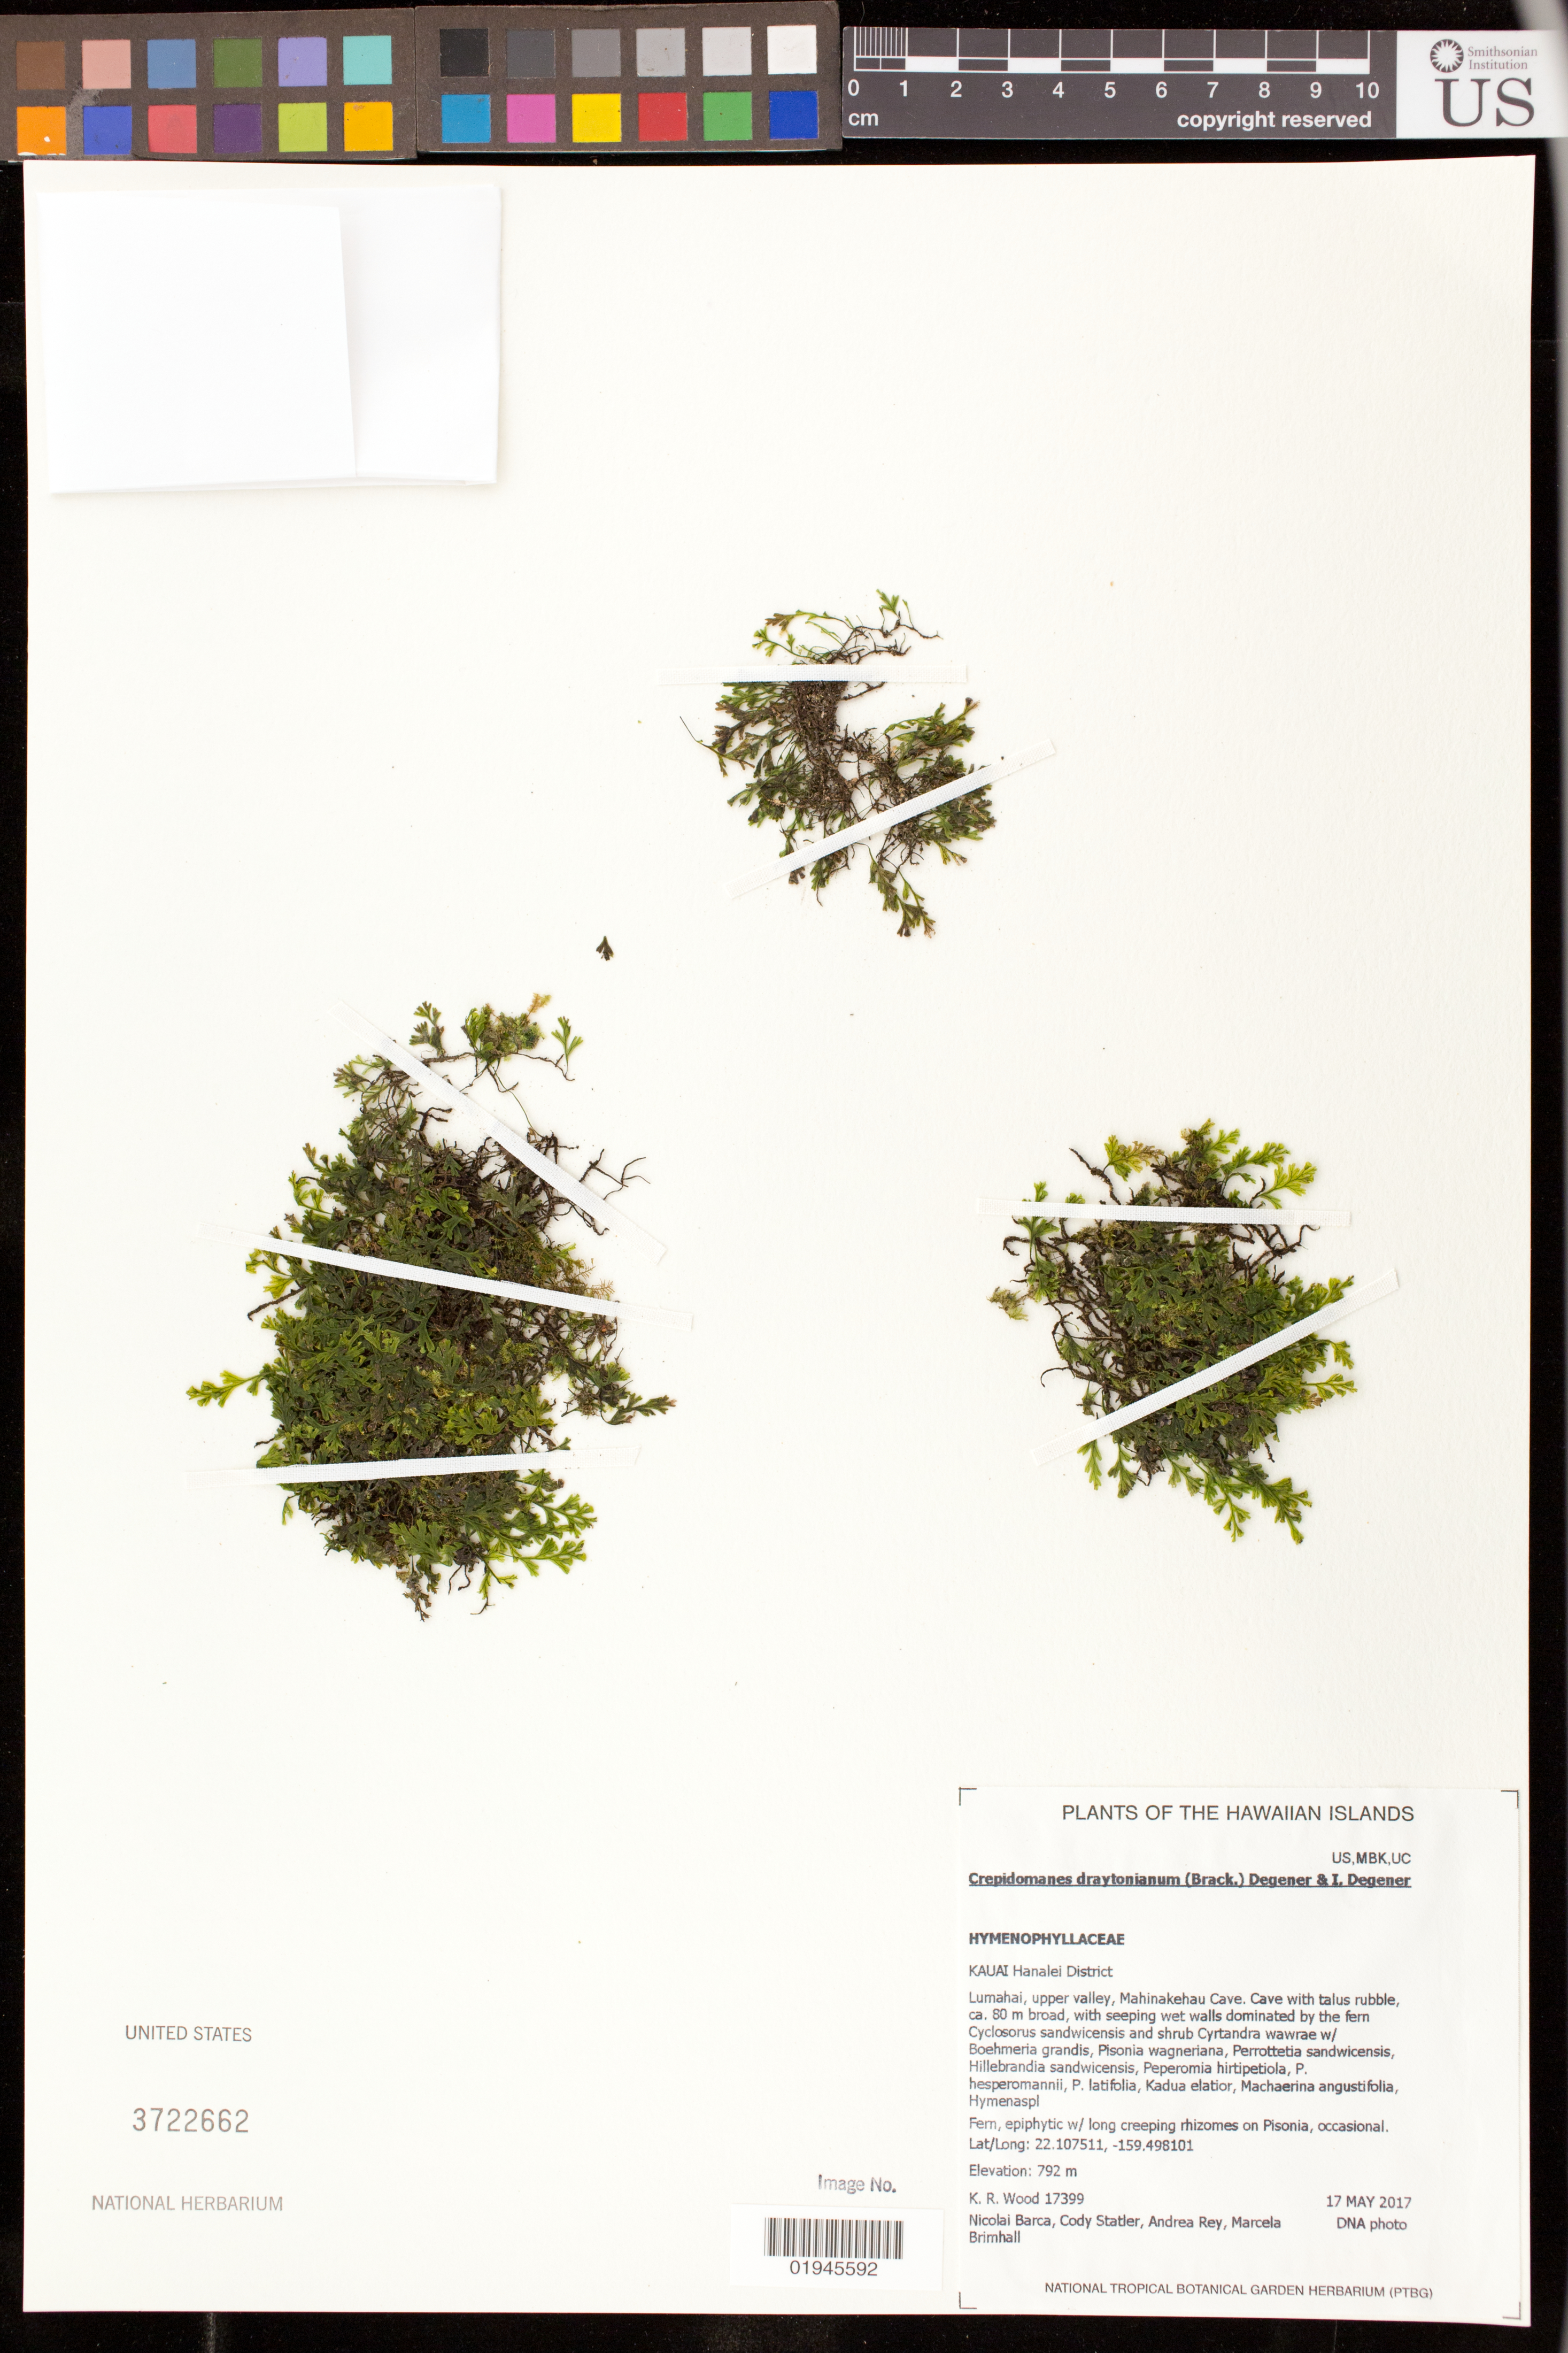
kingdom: Plantae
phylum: Tracheophyta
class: Polypodiopsida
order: Hymenophyllales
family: Hymenophyllaceae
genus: Crepidomanes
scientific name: Crepidomanes draytonianum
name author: (Brack.) Ebihara & K. Iwats.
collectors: K. R. Wood, N. Barca, C. Statler, A. Rey & M. Brimhall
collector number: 17399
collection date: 2017-05-17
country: United States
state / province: Hawaii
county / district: Kauai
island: Kaua'i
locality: Hanalei District, Lumahai, upper valley, Mahinakehau Cave.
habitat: Cave with seeping wet walls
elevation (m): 792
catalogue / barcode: US 3722662